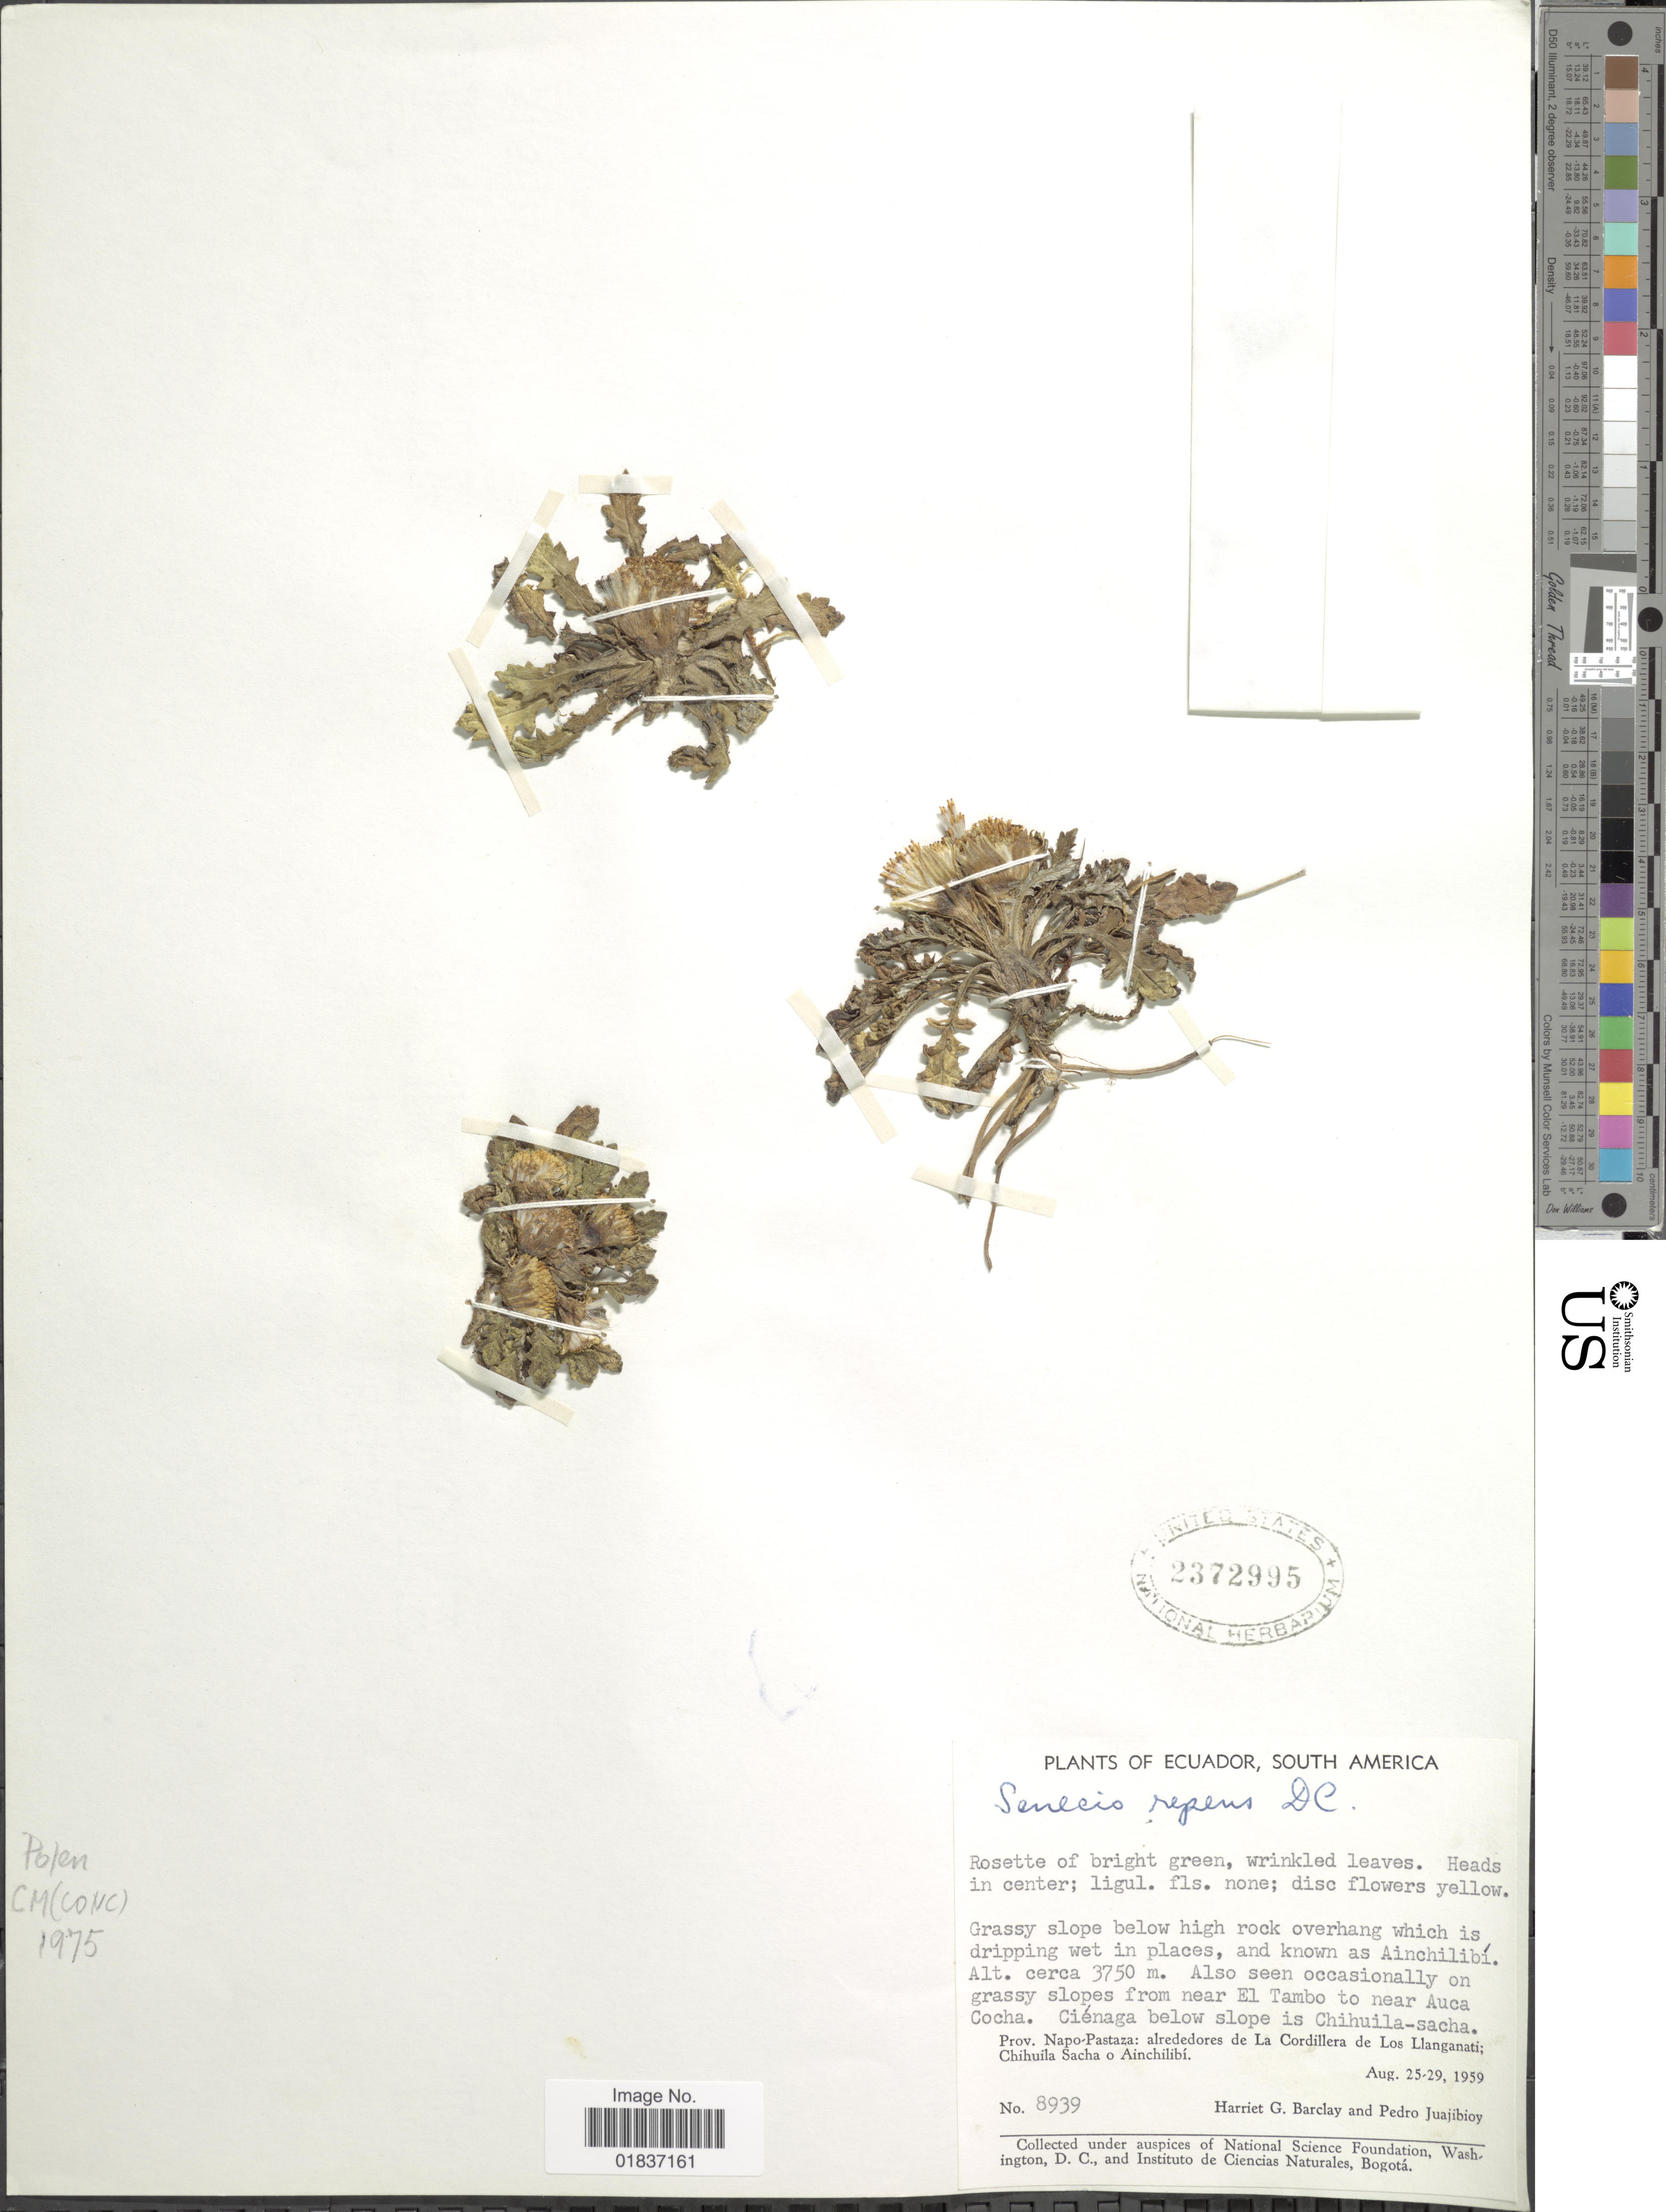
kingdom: Plantae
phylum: Tracheophyta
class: Magnoliopsida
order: Asterales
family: Asteraceae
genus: Senecio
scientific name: Senecio rhizocephalus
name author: Turcz.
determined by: Salomon, Luciana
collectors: H. G. Barclay & P. Juajibioy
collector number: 8939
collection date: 1959-08-25/1959-08-29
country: Ecuador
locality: Near El Tambo to near Auca Cocha. Cienaga below slope is Chihuila-sacha. Prov. Napo-Pastaza: alrededores de La Cordillera de Los Langanati; Chihuila Sacha o Ainchilibi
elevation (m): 3750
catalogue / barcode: US 2372995